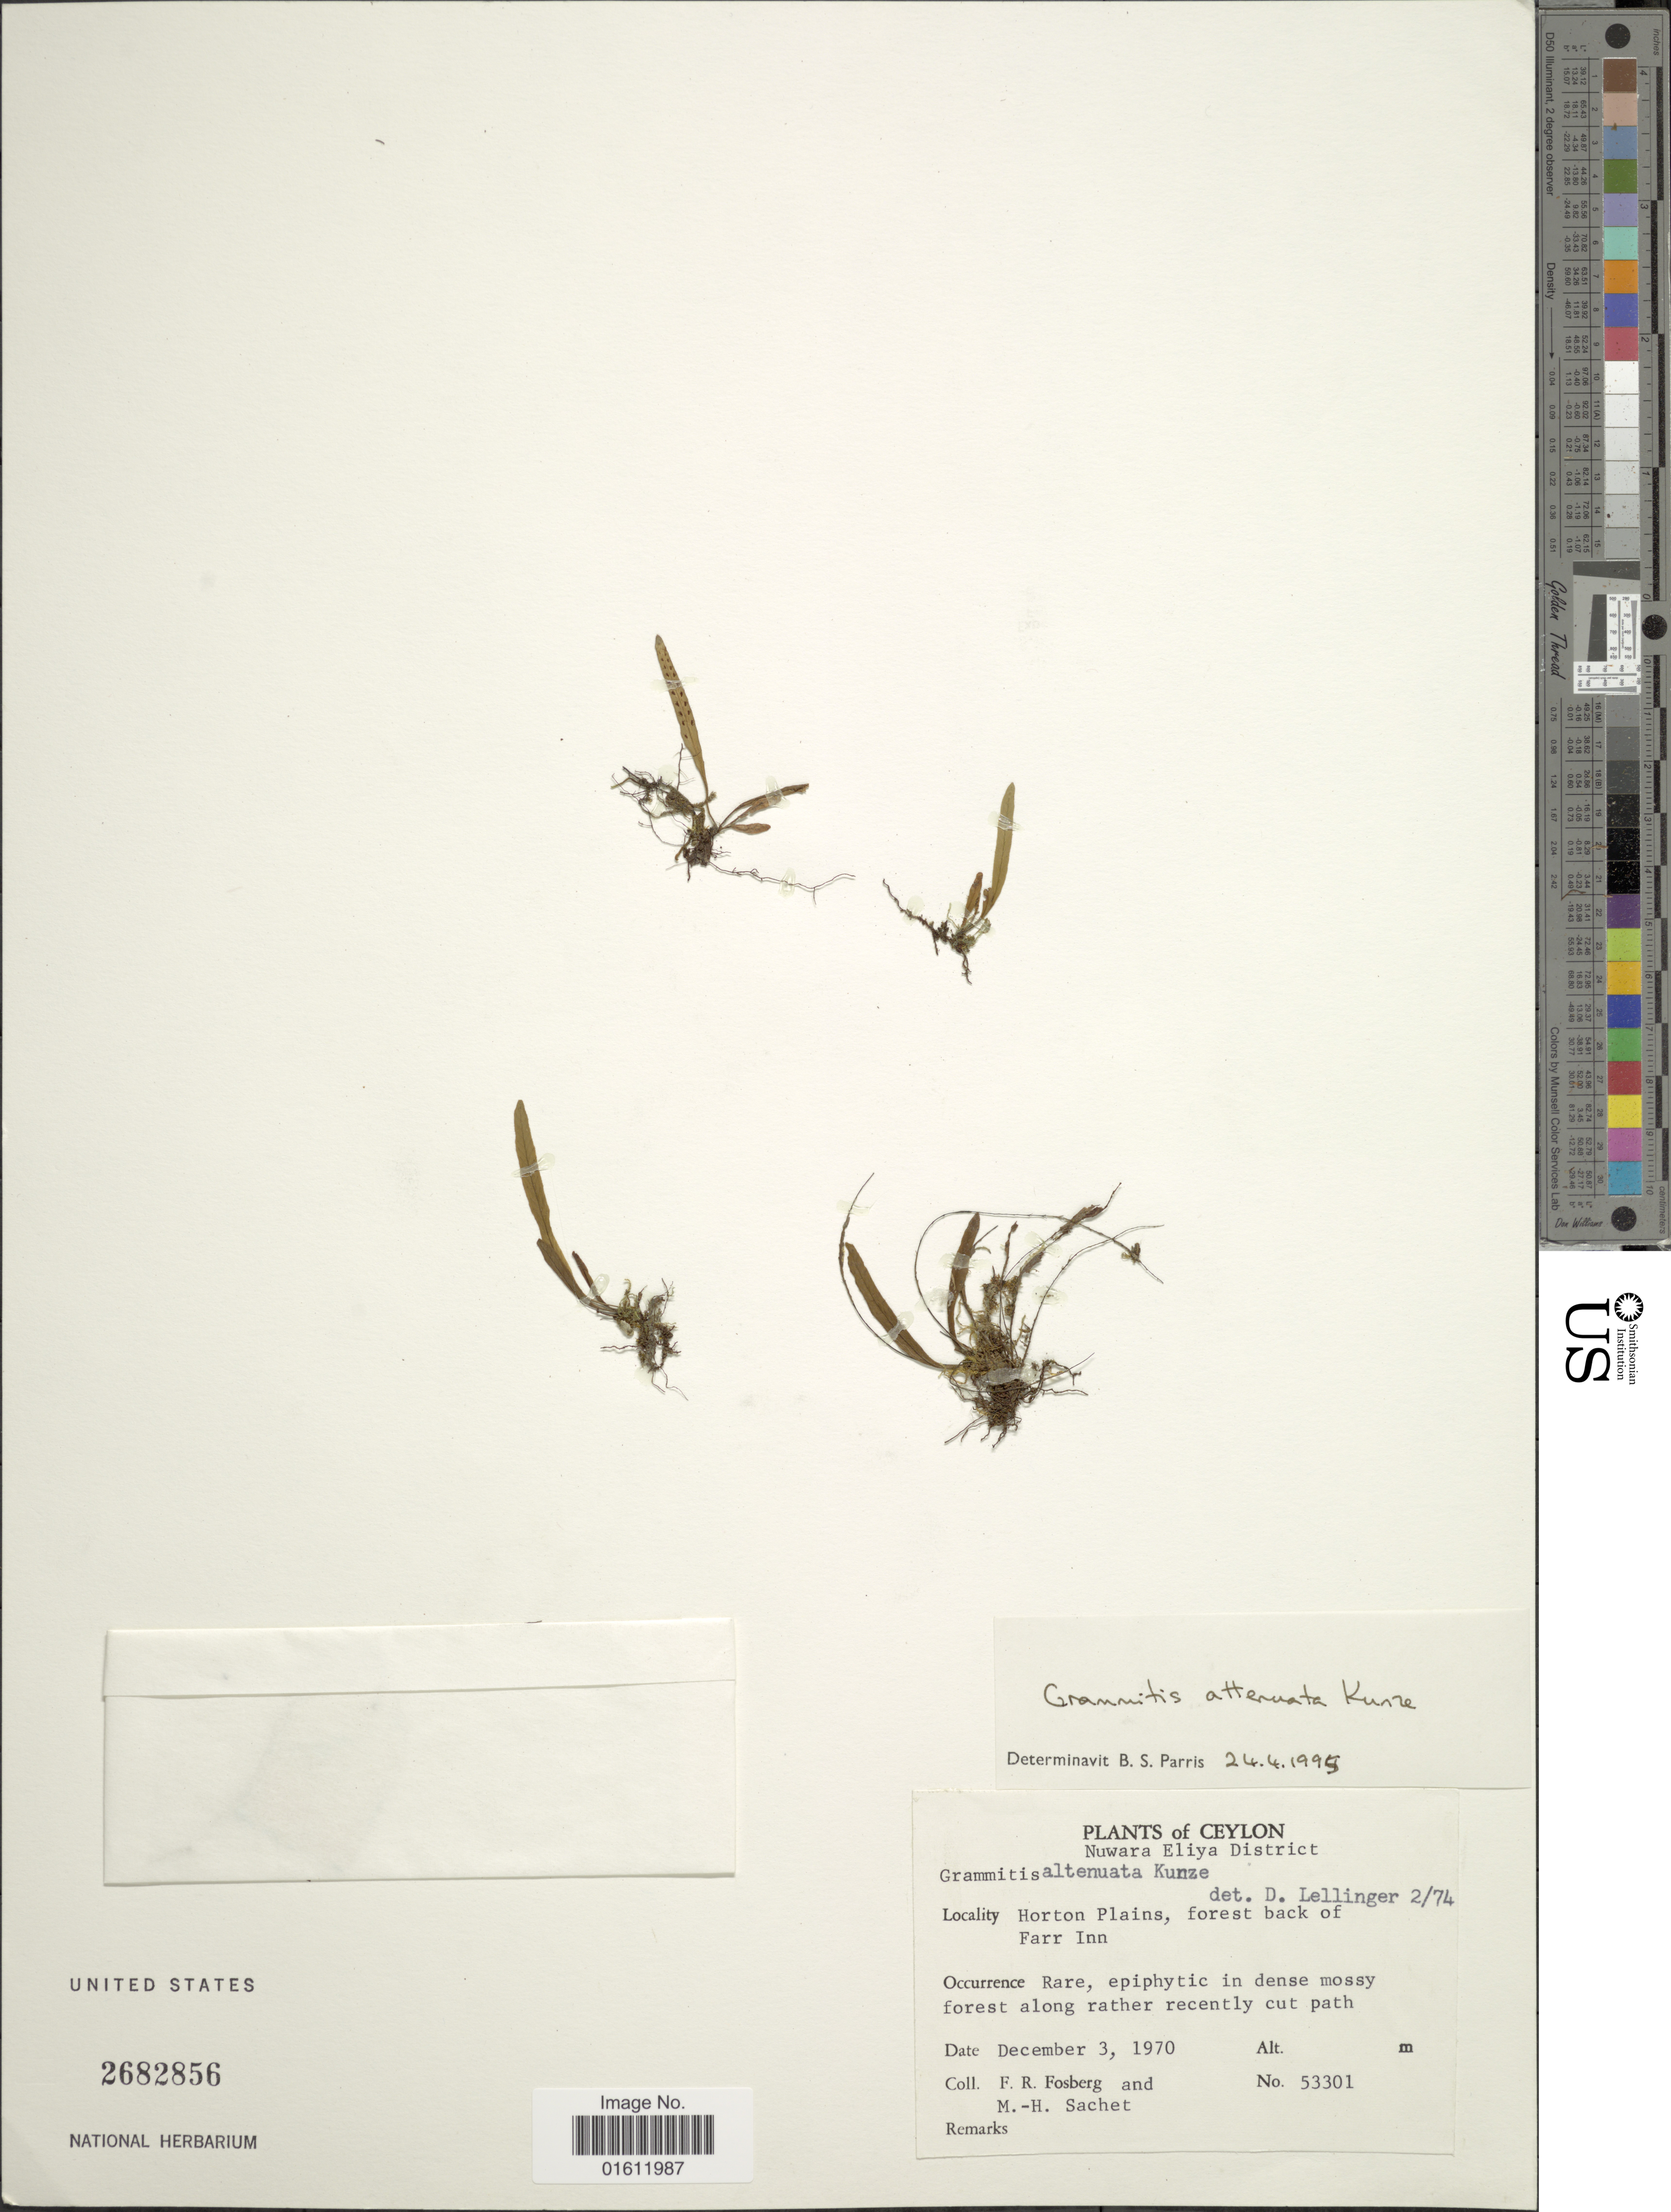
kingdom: Plantae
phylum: Tracheophyta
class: Polypodiopsida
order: Polypodiales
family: Polypodiaceae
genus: Oreogrammitis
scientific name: Oreogrammitis attenuata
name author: (Kunze) Parris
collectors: F. R. Fosberg & M.-H. Sachet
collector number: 53301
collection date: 1970-12-03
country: Sri Lanka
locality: Ceylon, Nuwara Eliya District, Horton Plains, forest back of Farr Inn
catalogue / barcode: US 2682856